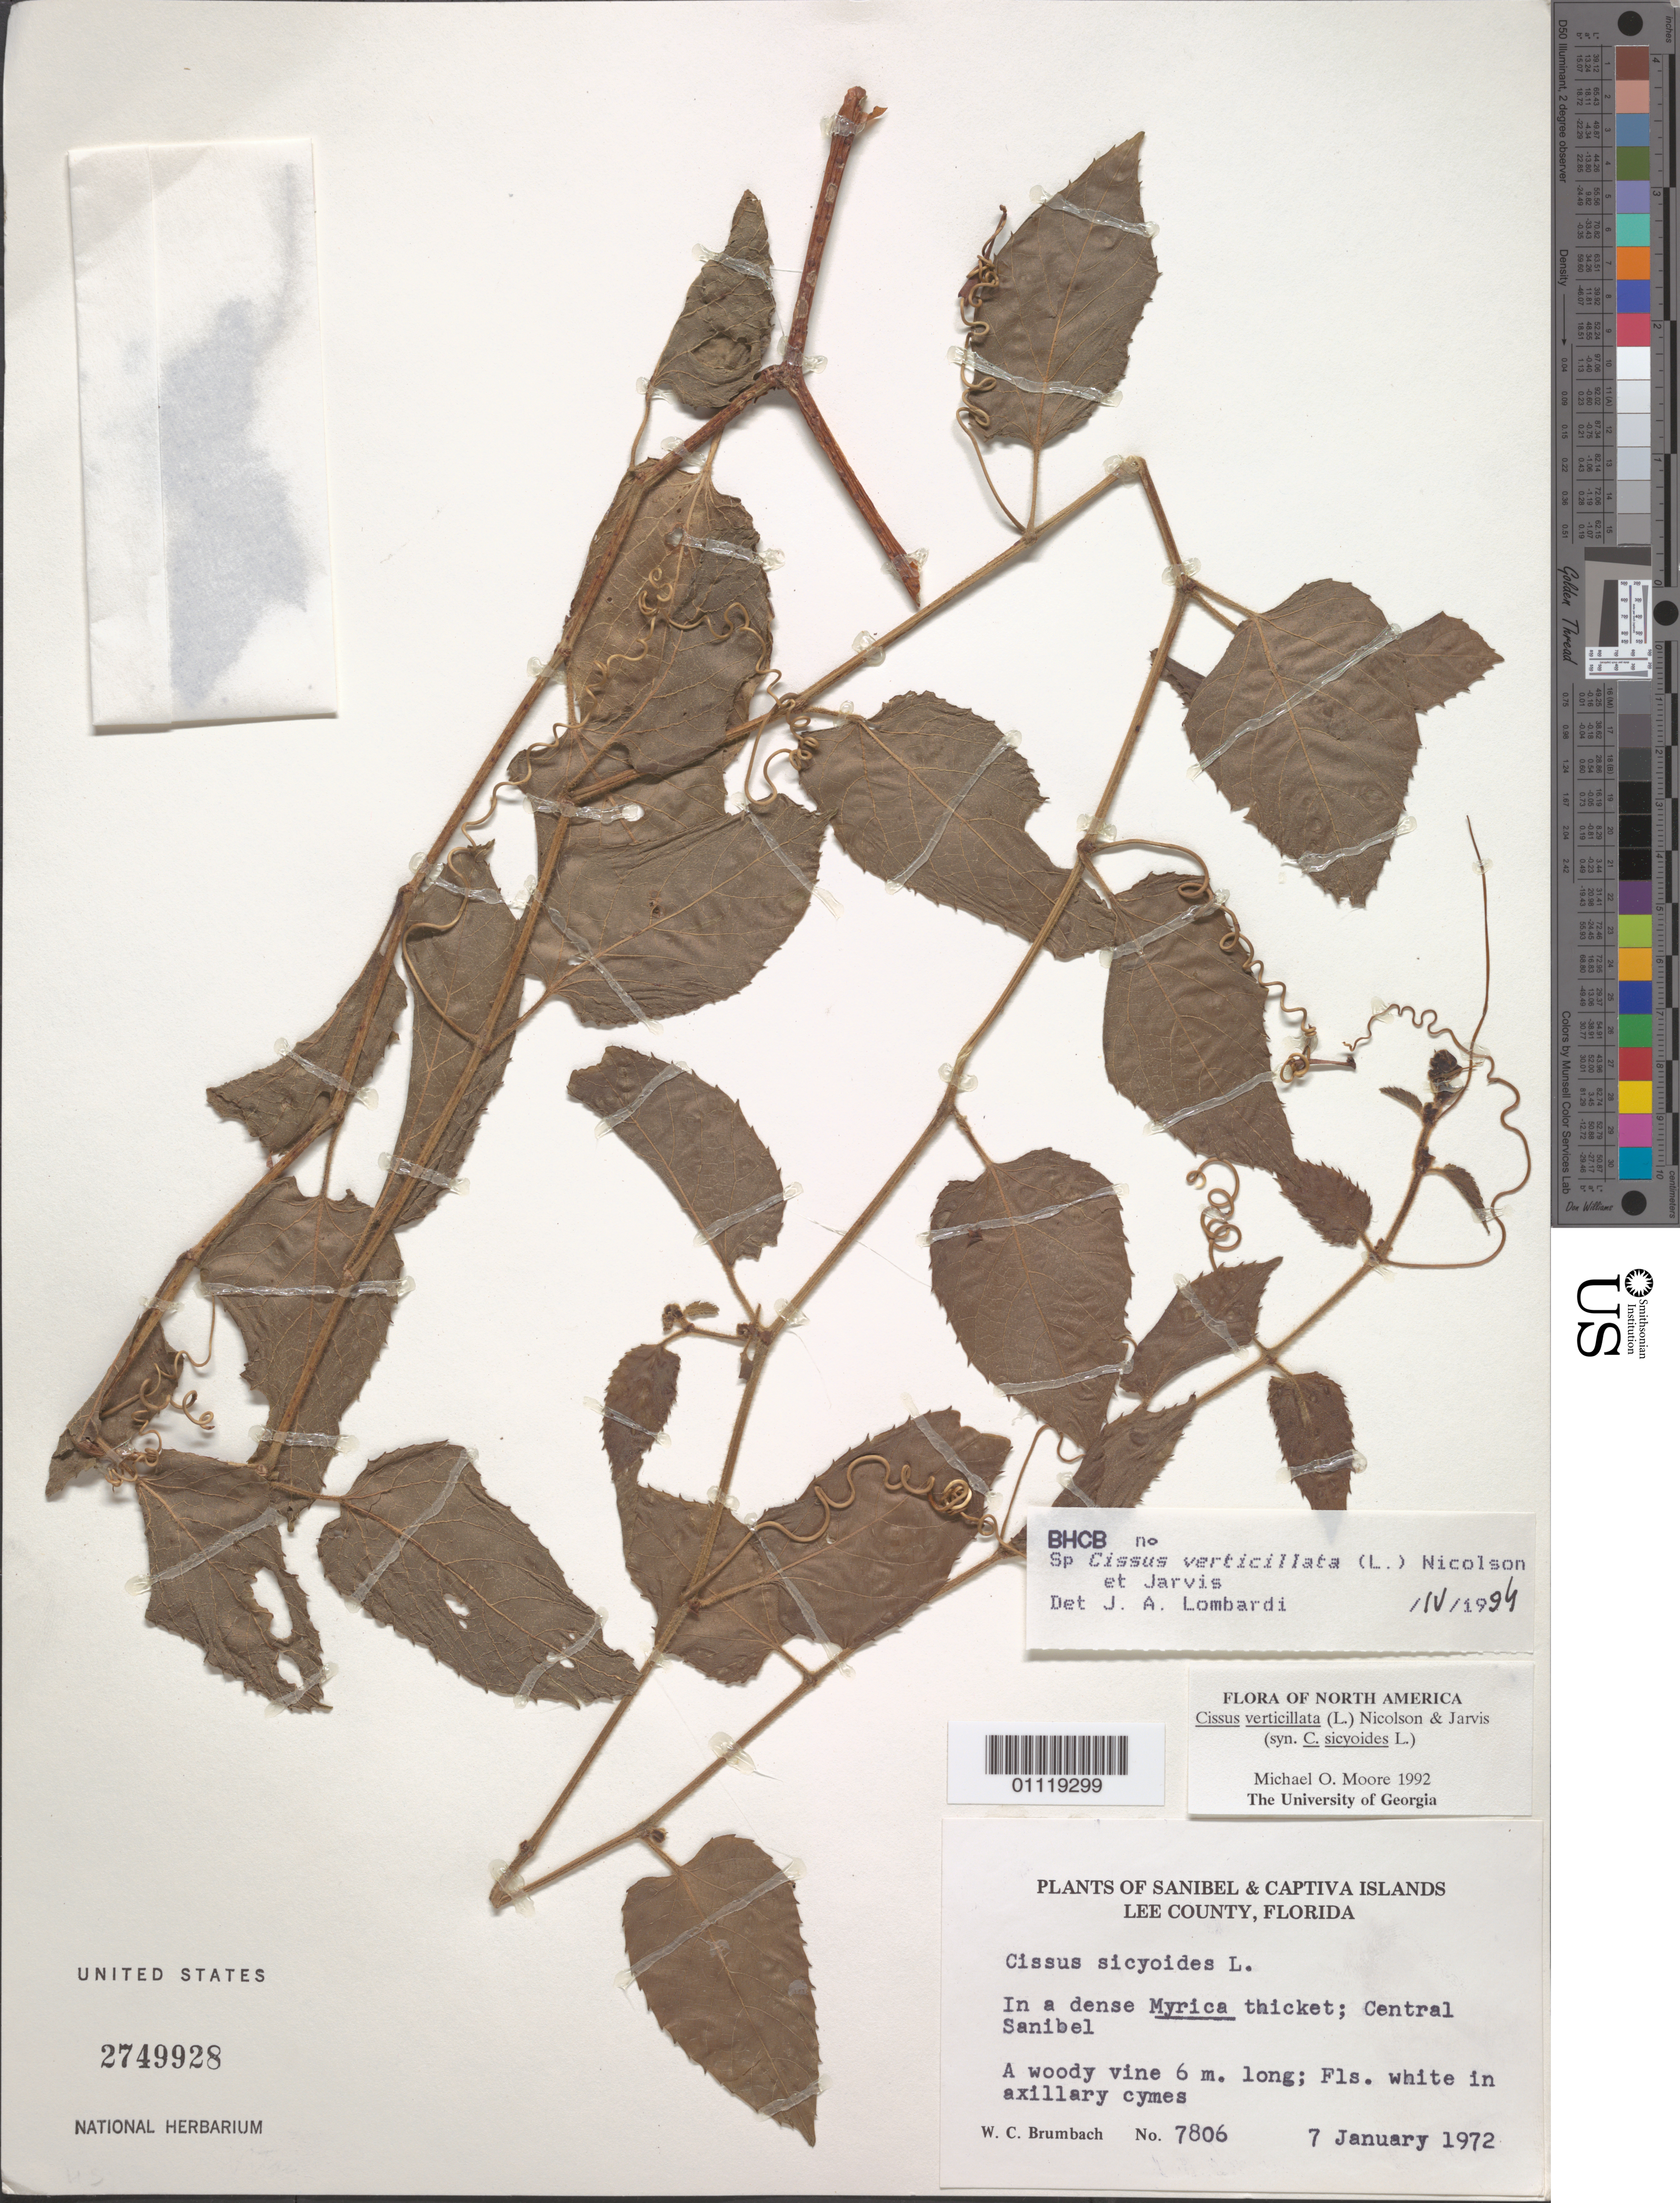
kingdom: Plantae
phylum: Tracheophyta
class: Magnoliopsida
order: Vitales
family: Vitaceae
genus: Cissus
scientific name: Cissus verticillata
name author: (L.) Nicolson & C.E. Jarvis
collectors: W. C. Brumbach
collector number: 7806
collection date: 1972-01-07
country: United States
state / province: Florida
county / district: Lee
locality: Central Sanibel.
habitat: A woody vine.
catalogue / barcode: US 2749928